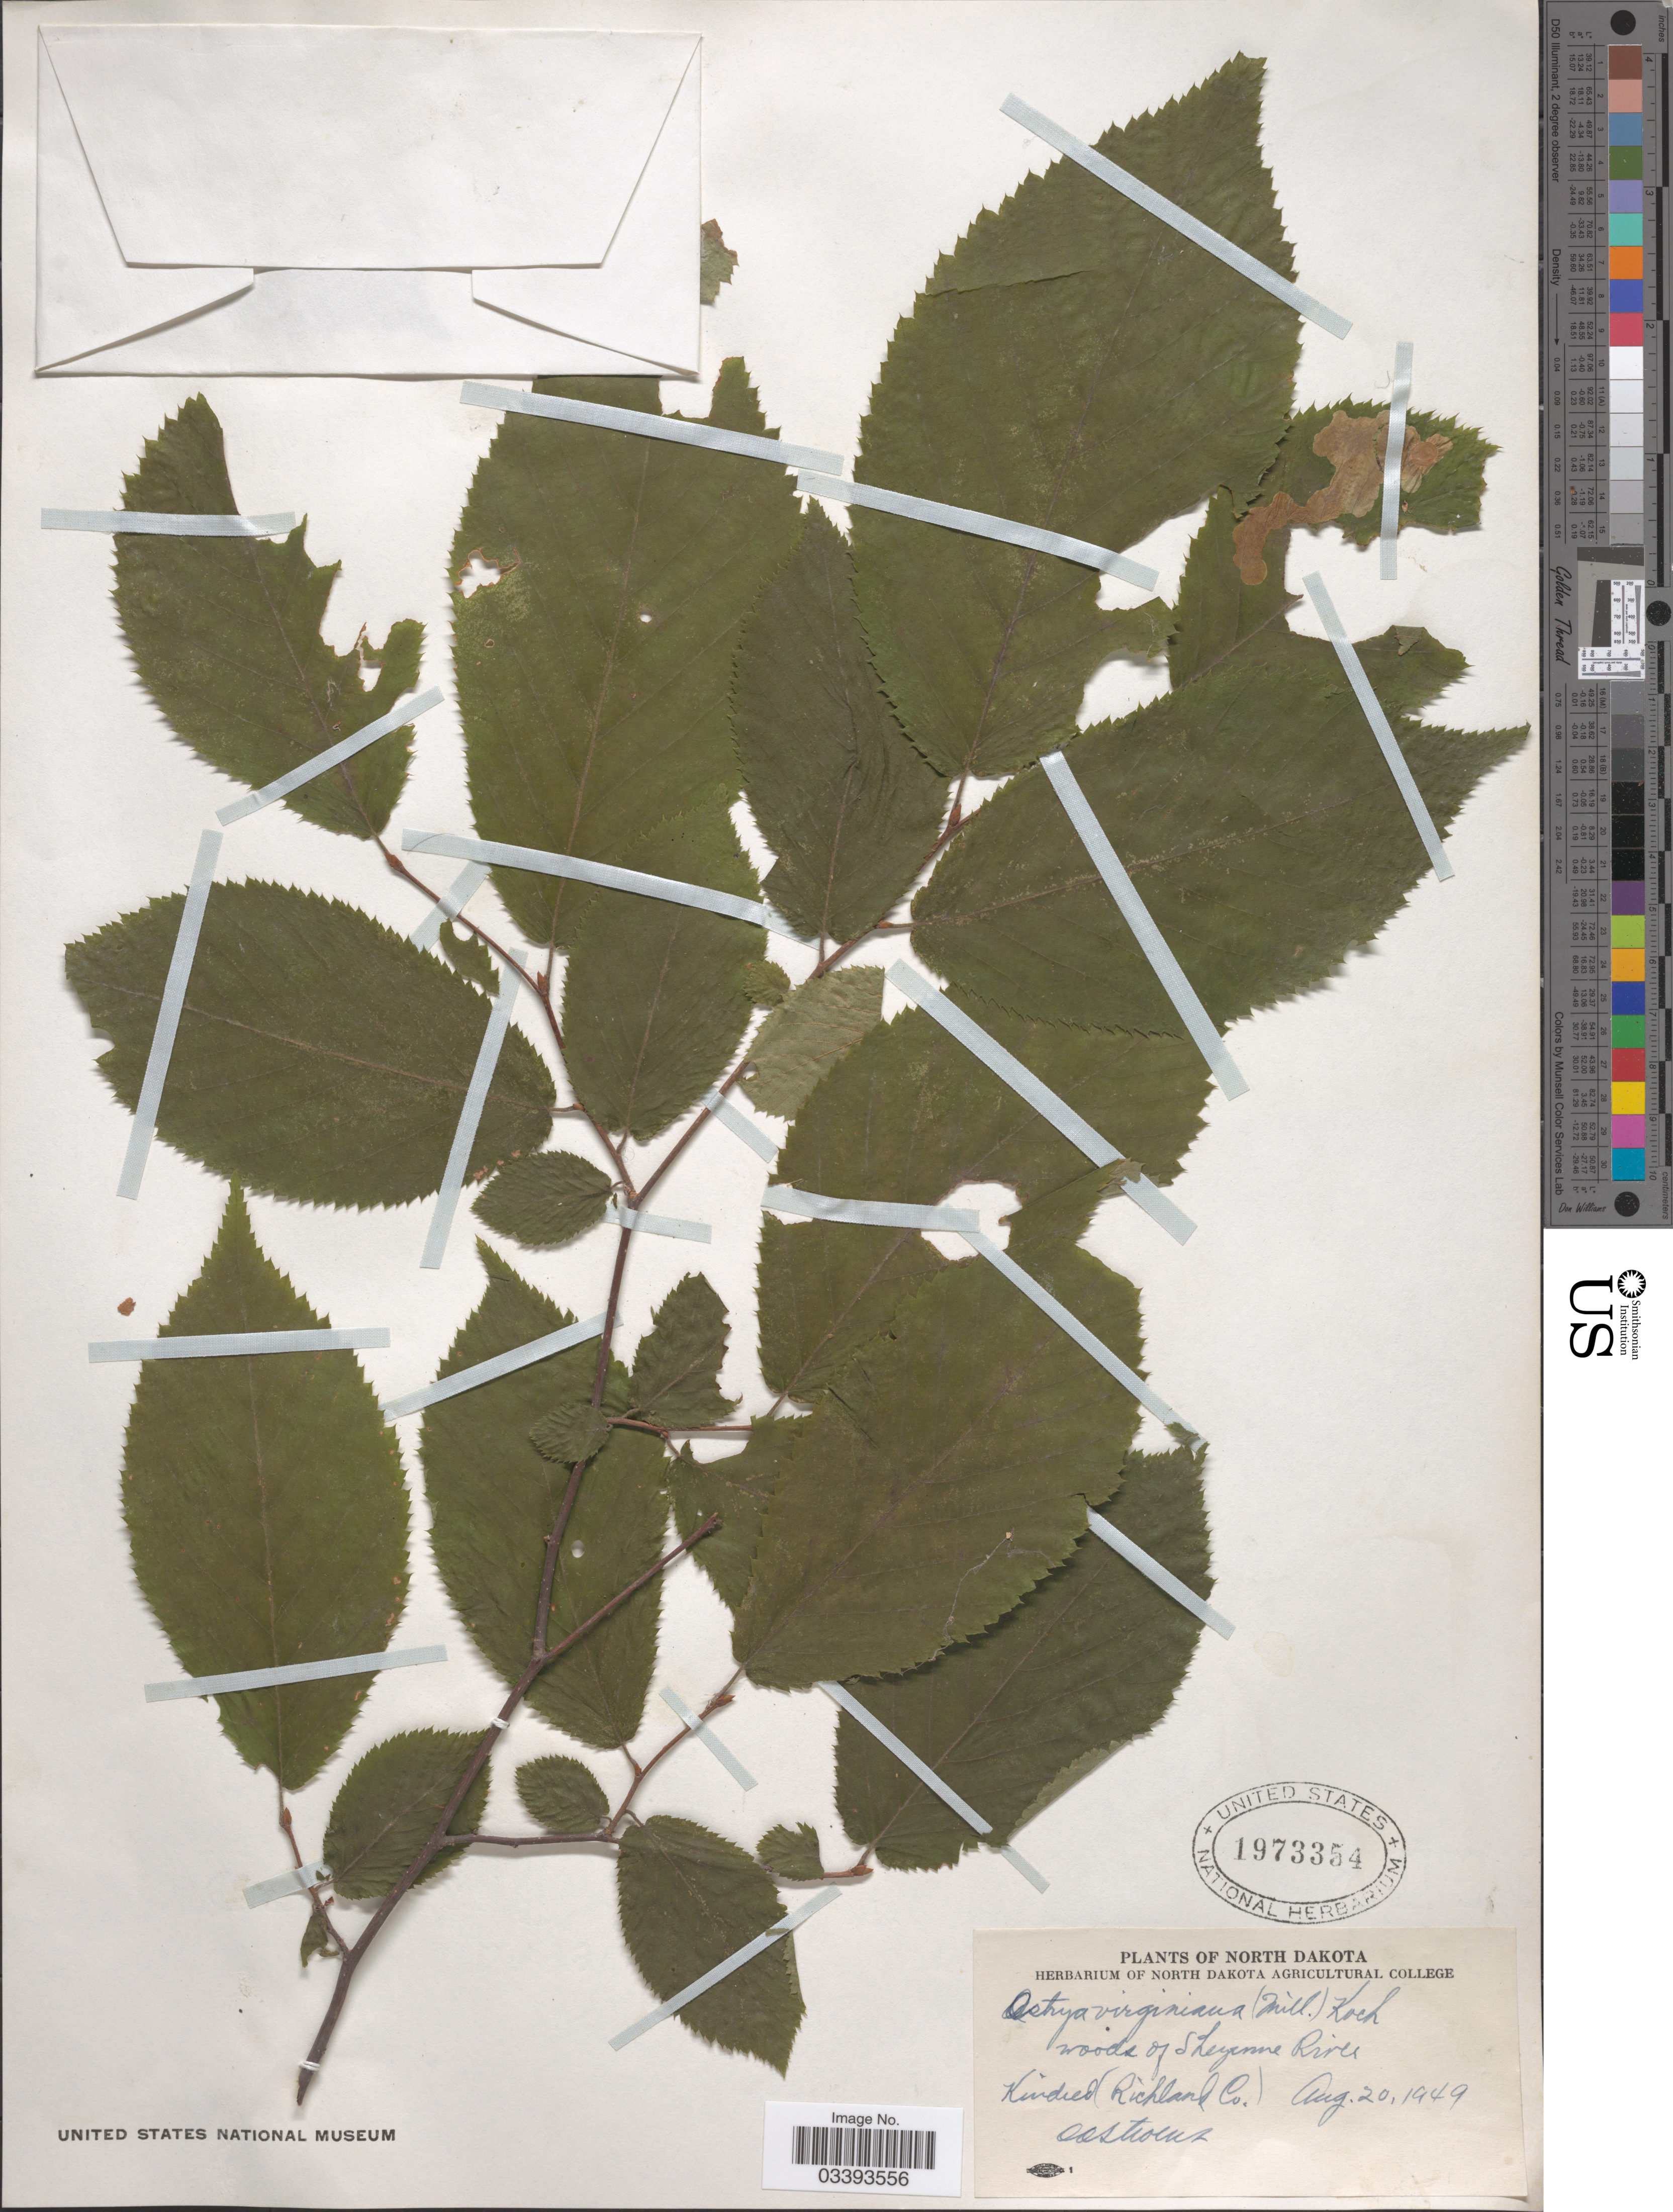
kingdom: Plantae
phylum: Tracheophyta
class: Magnoliopsida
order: Fagales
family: Betulaceae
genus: Ostrya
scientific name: Ostrya virginiana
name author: (Mill.) K. Koch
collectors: O. A. Stevens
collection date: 1949-08-20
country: United States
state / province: North Dakota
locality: Woods of Sheyenne River Kindred (Richland Co.).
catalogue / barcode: US 1973354